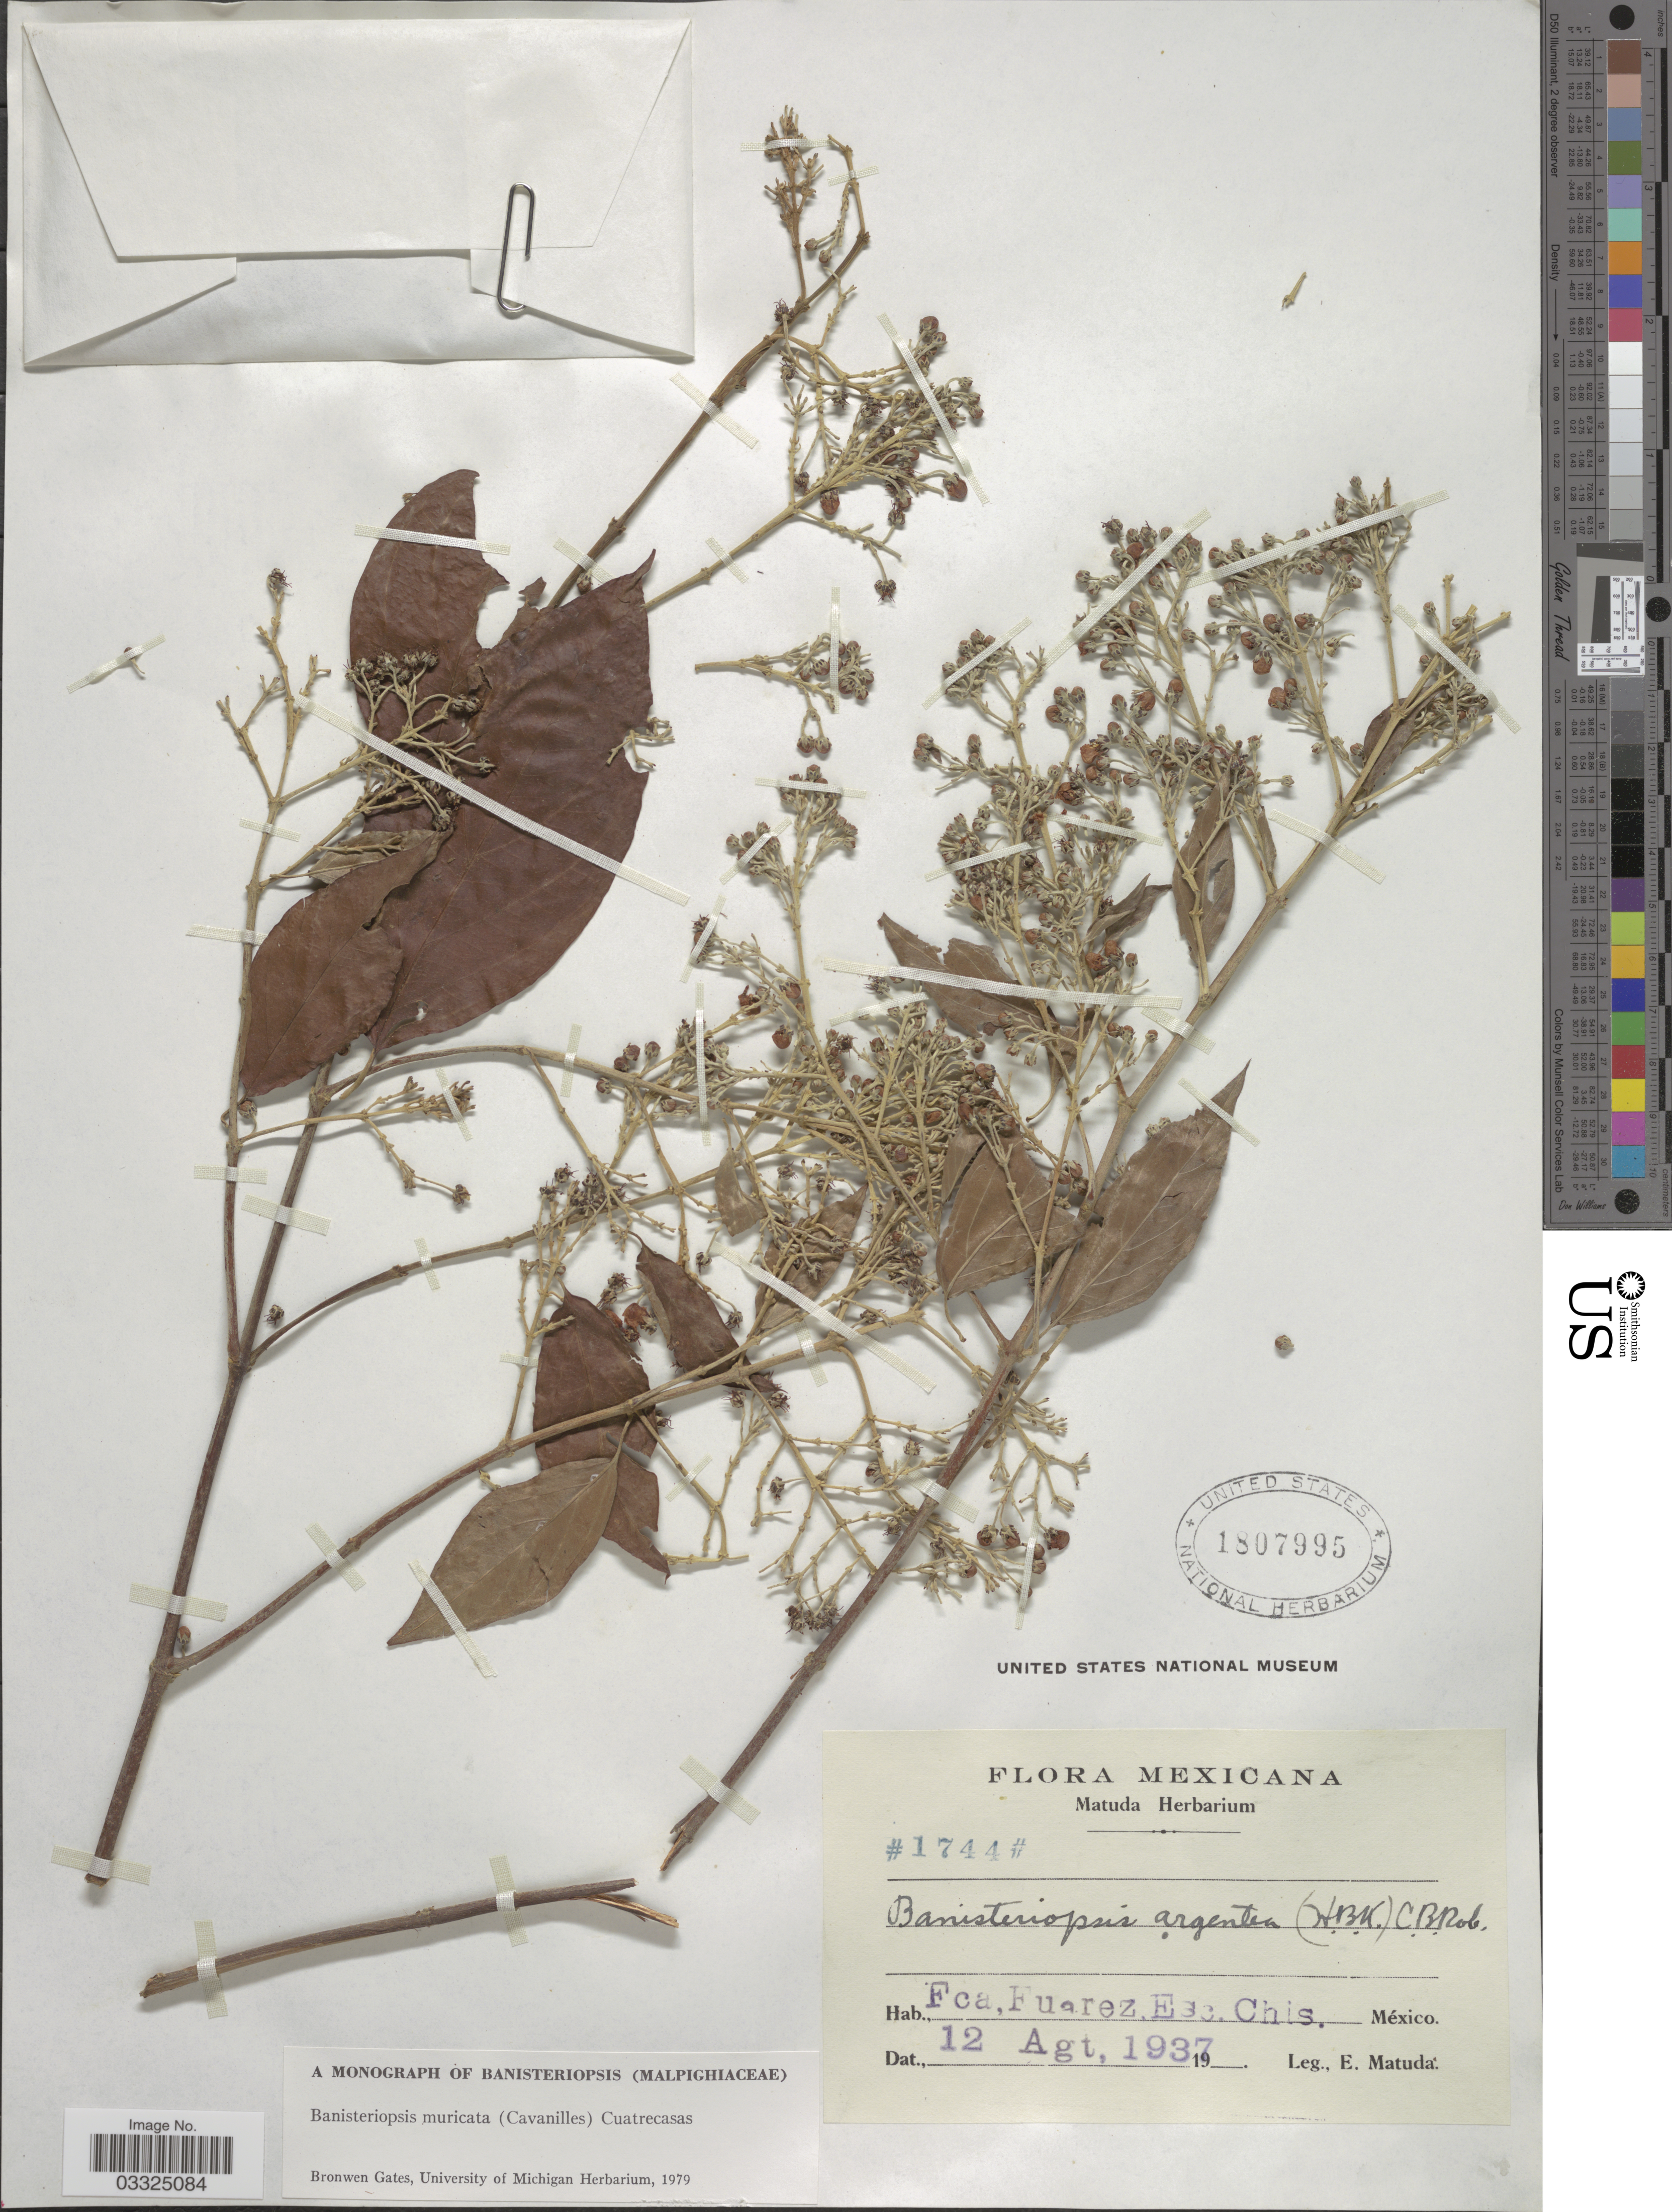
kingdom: Plantae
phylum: Tracheophyta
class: Magnoliopsida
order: Malpighiales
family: Malpighiaceae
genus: Banisteriopsis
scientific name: Banisteriopsis muricata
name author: (Cav.) Cuatrec.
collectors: E. Matuda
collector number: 1744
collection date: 1937-08-12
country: Mexico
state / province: Chiapas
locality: Fca. Fuarez.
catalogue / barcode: US 1807995